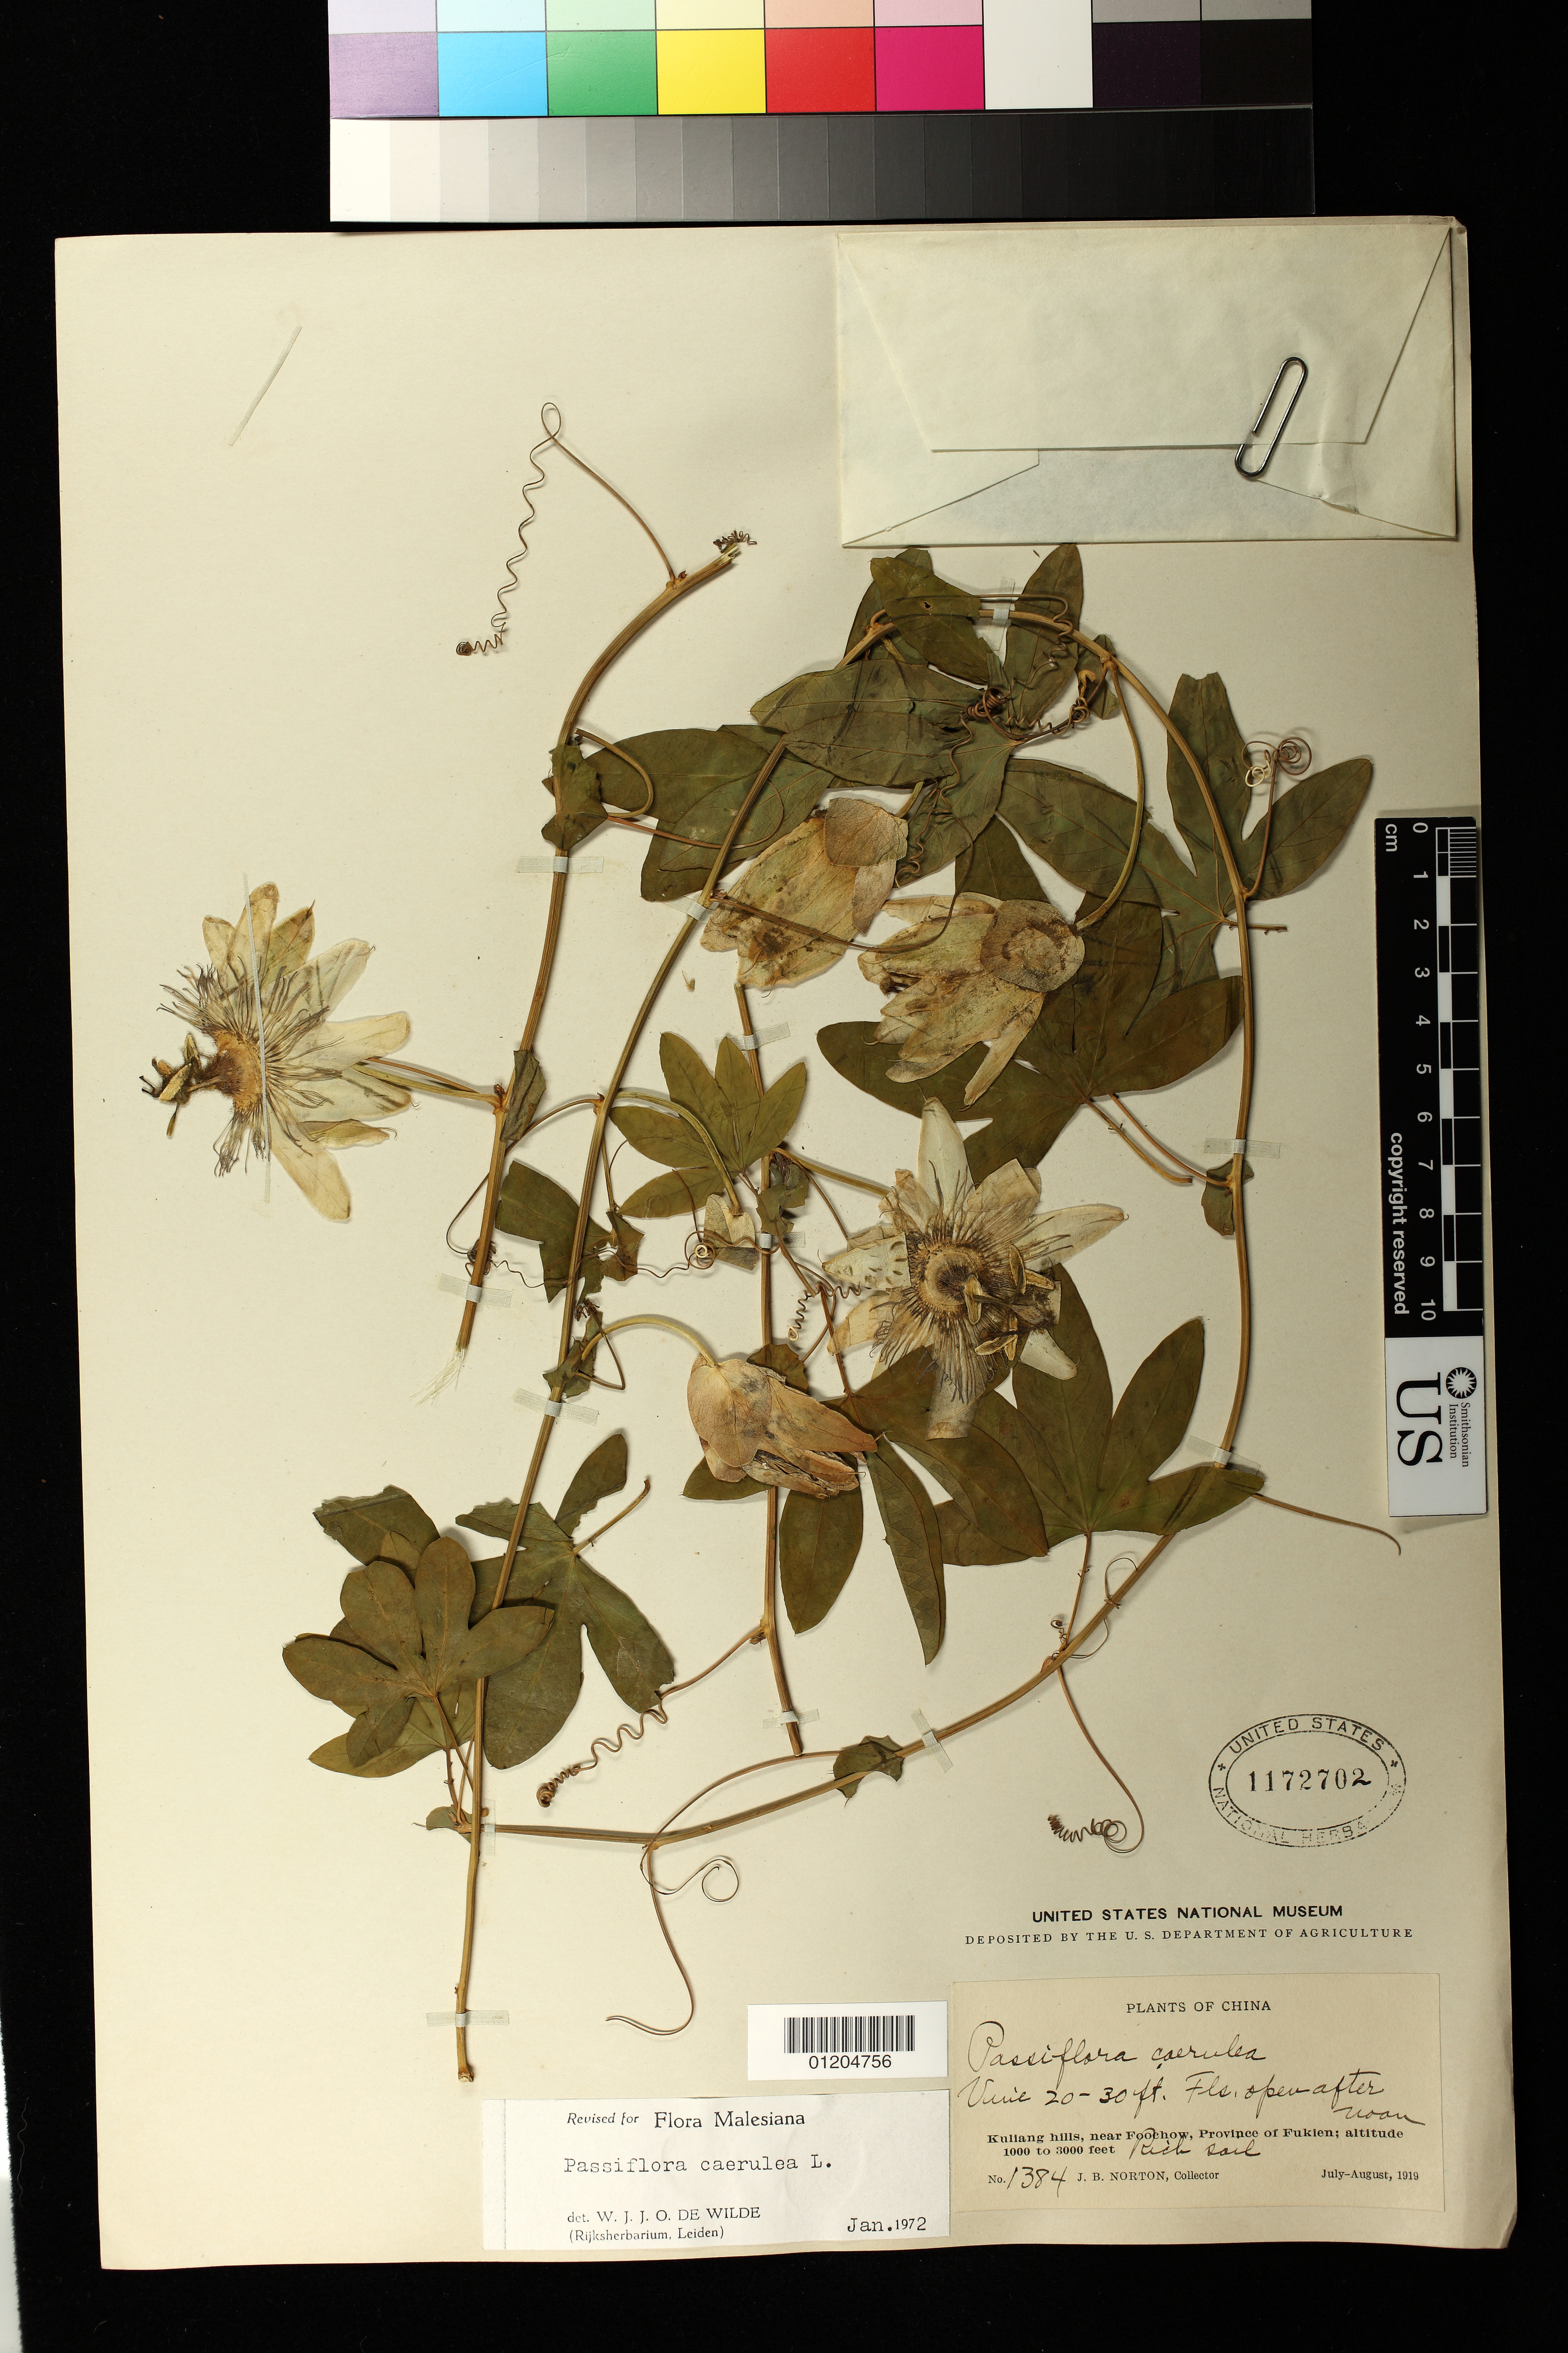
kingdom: Plantae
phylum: Tracheophyta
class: Magnoliopsida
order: Malpighiales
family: Passifloraceae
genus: Passiflora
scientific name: Passiflora caerulea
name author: L.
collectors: J. B. Norton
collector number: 1384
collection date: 1919-07-01/1919-08-01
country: China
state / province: Fujian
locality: Kuliang hills, near Foochow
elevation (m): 305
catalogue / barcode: US 1172702